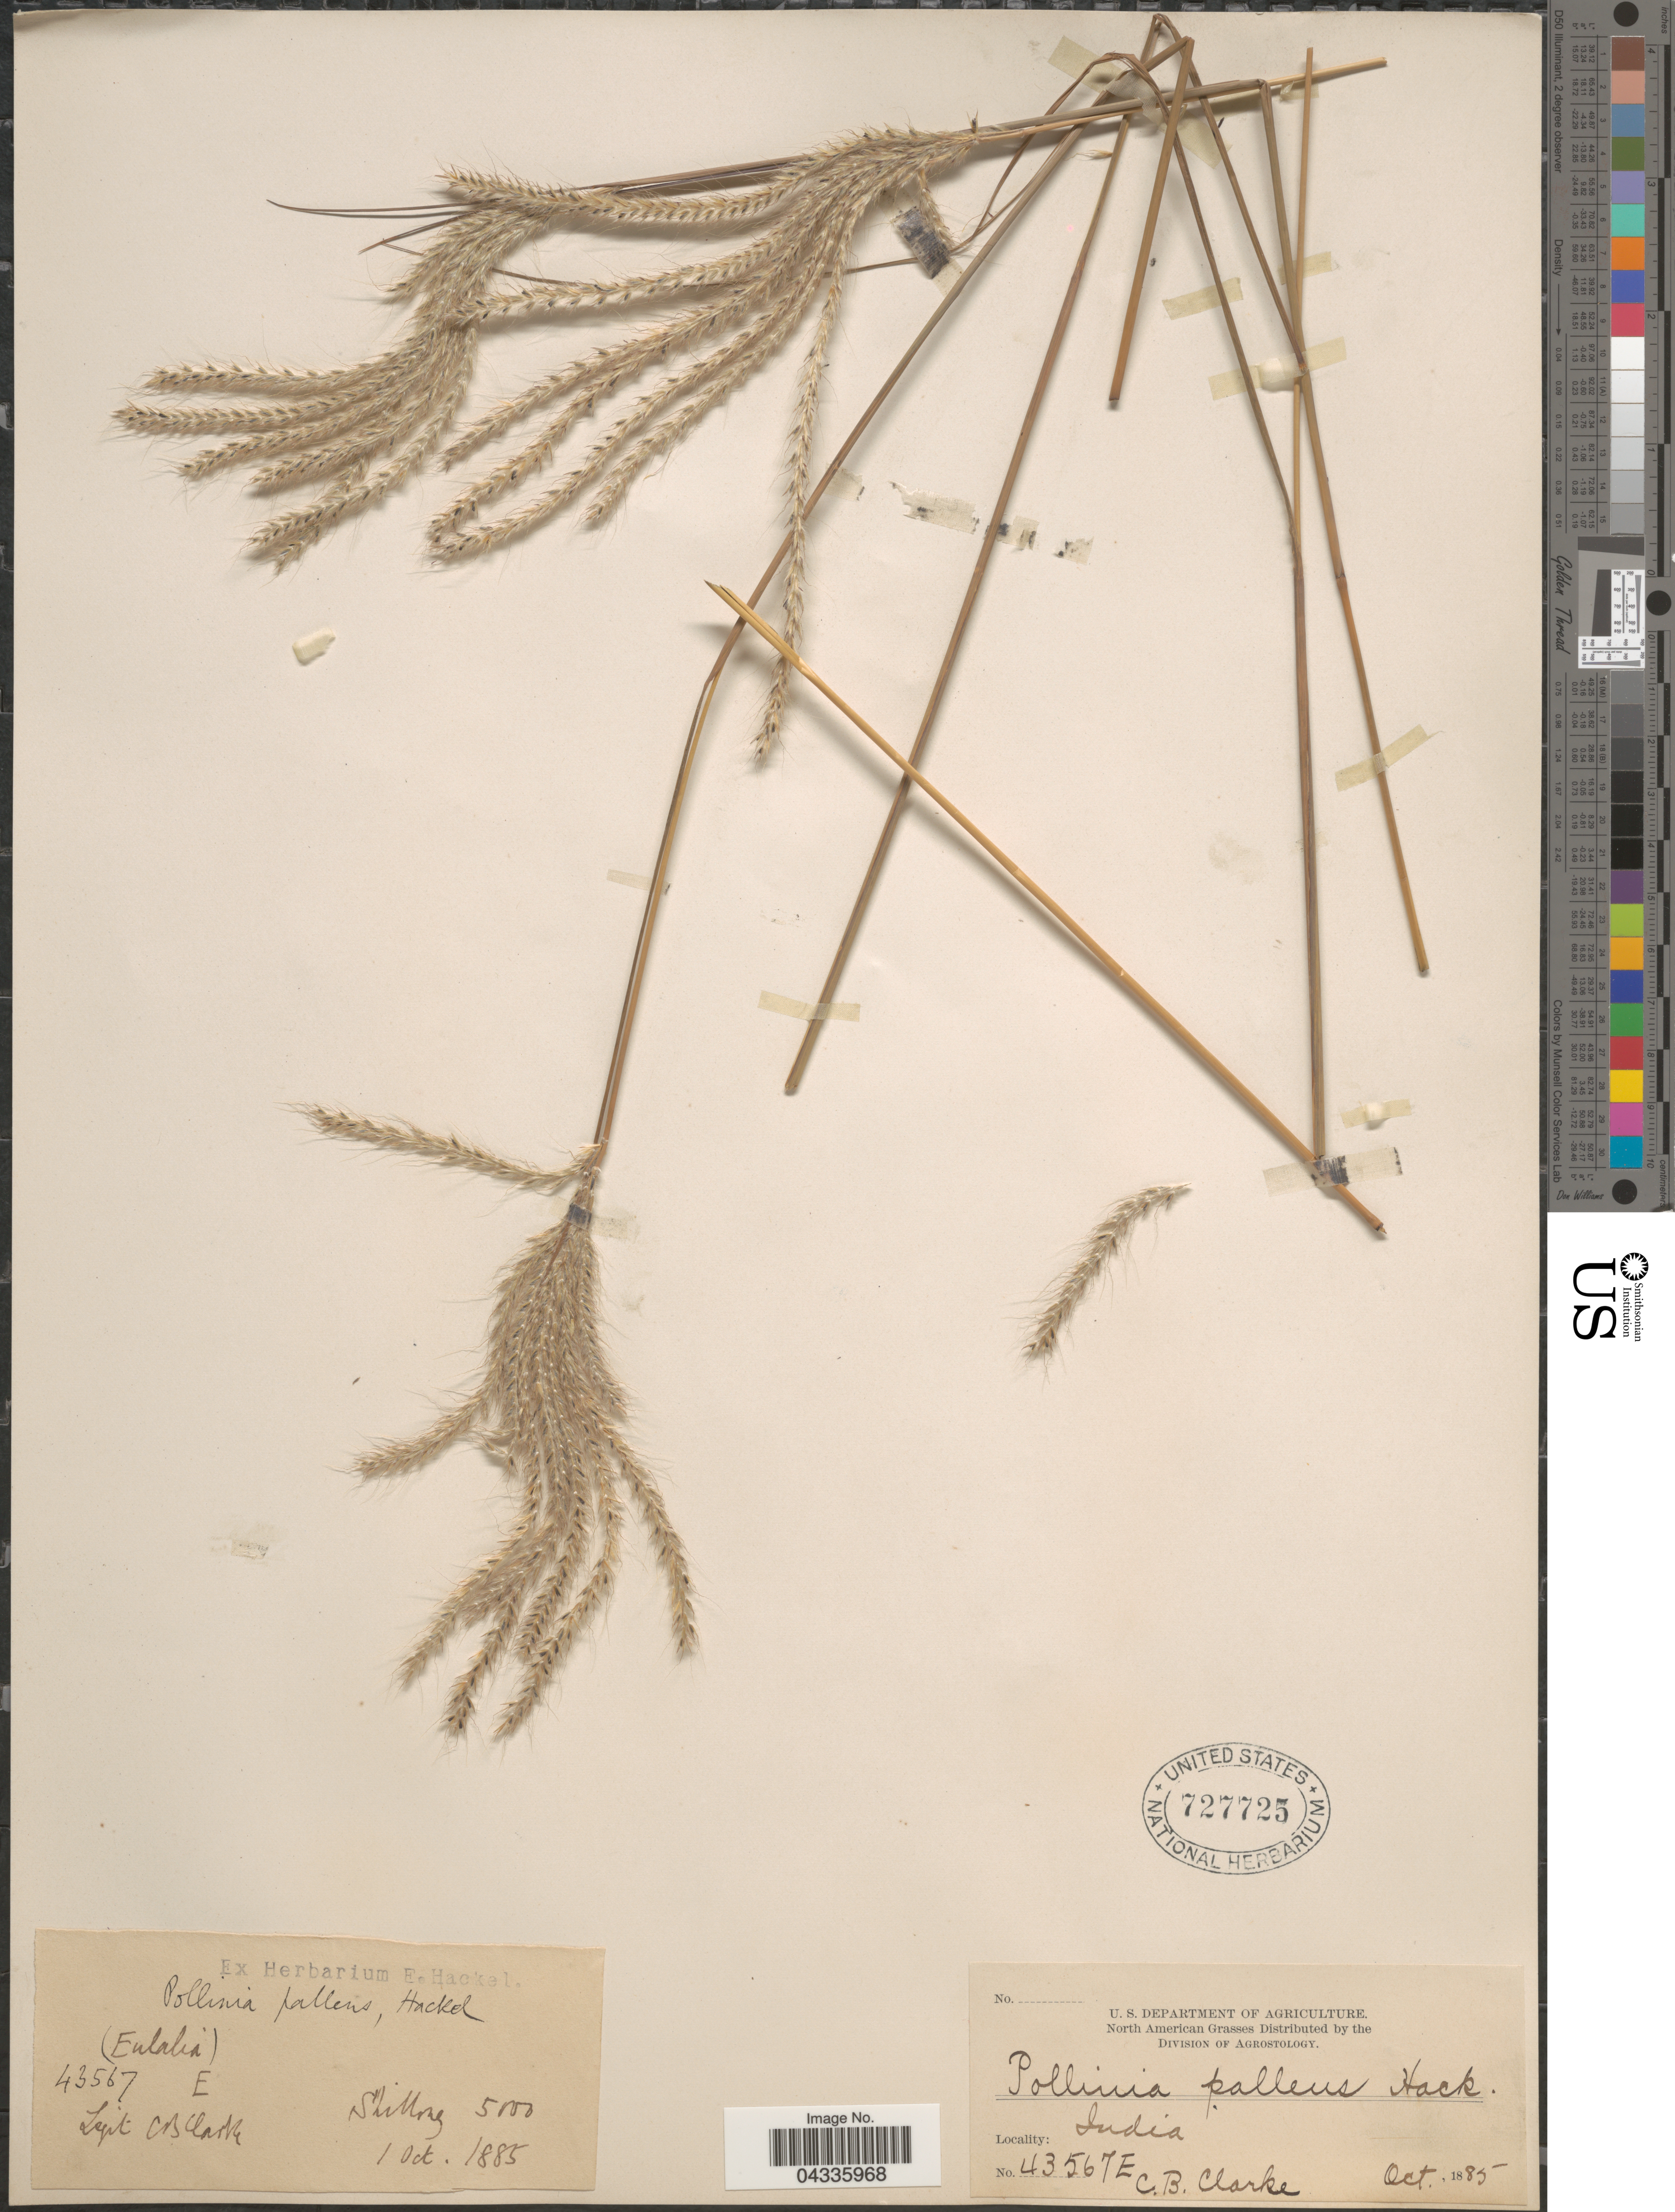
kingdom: Plantae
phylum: Tracheophyta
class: Liliopsida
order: Poales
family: Poaceae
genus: Eulalia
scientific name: Eulalia pallens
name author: (Hack.) Kuntze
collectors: C. B. Clarke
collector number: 43567E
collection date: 1885-10-01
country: India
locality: Shillong.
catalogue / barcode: US 727725